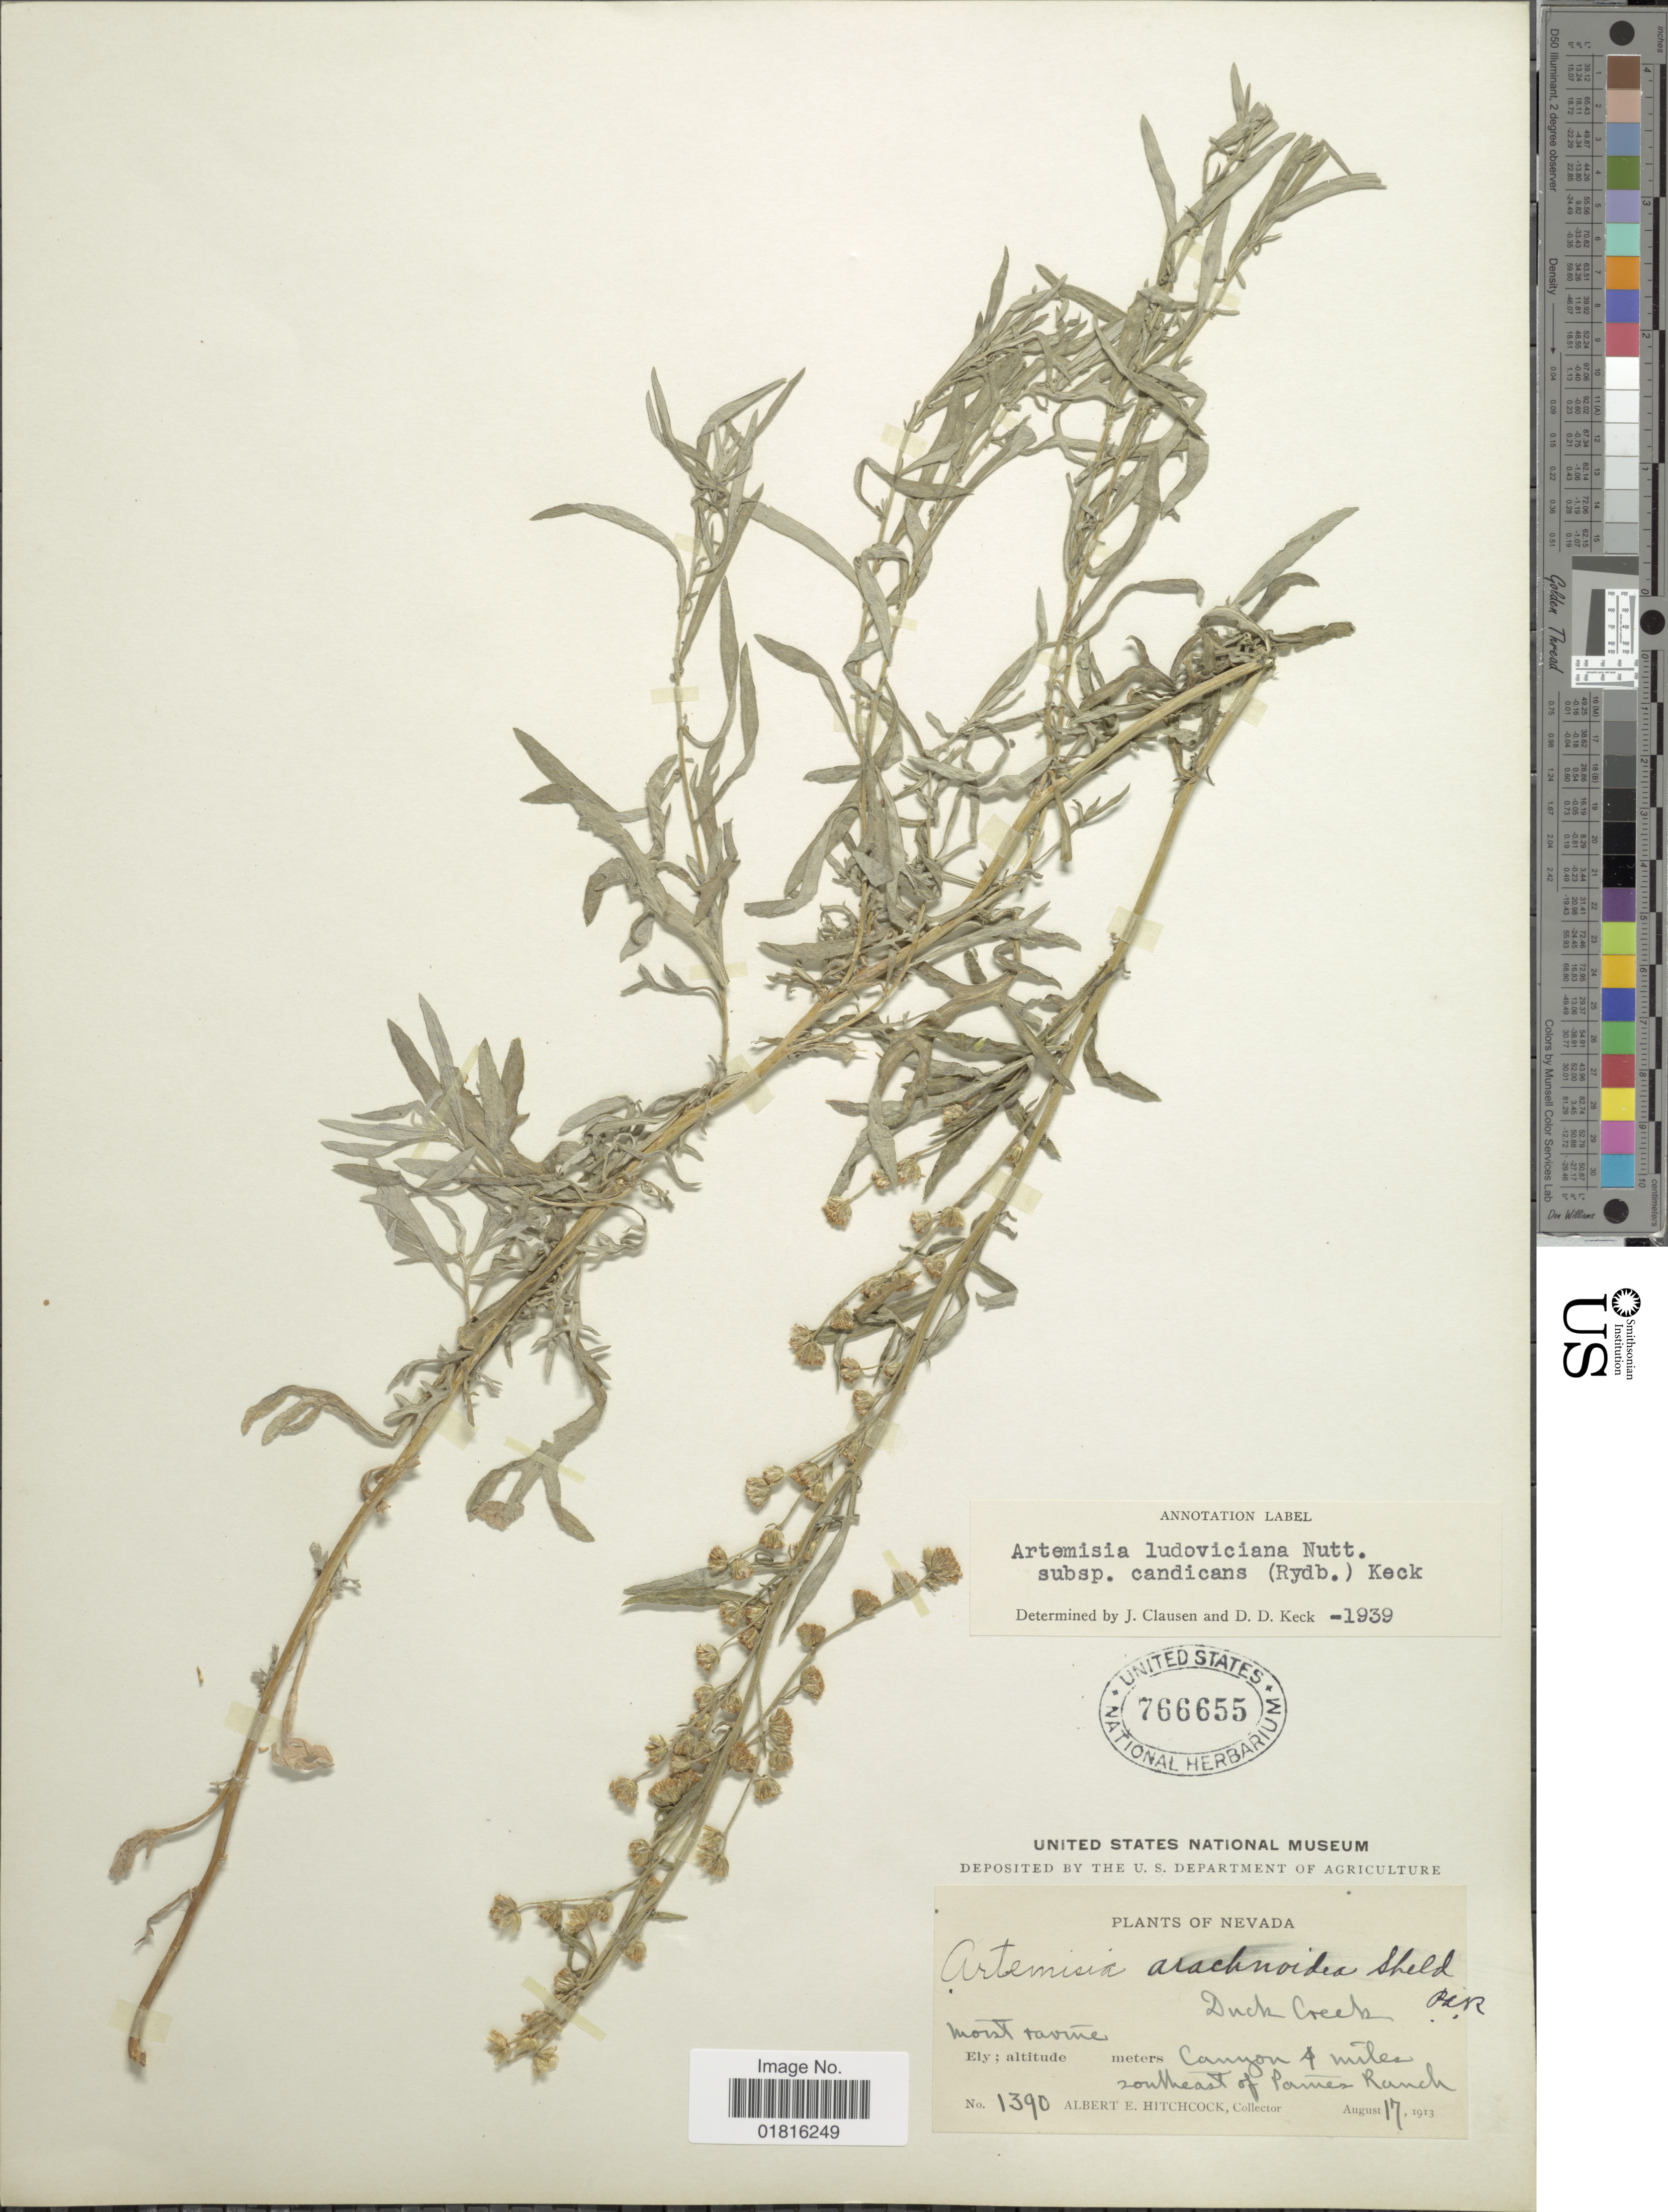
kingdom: Plantae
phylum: Tracheophyta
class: Magnoliopsida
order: Asterales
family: Asteraceae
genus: Artemisia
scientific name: Artemisia ludoviciana subsp. candicans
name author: (Rydb.) D.D. Keck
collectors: A. Hitchcock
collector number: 1390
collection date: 1913-08-17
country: United States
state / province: Nevada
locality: Moist ravine, Duck Creek, Ely, Canyon 4 miles southeast of Pales Ranch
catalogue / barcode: US 766655